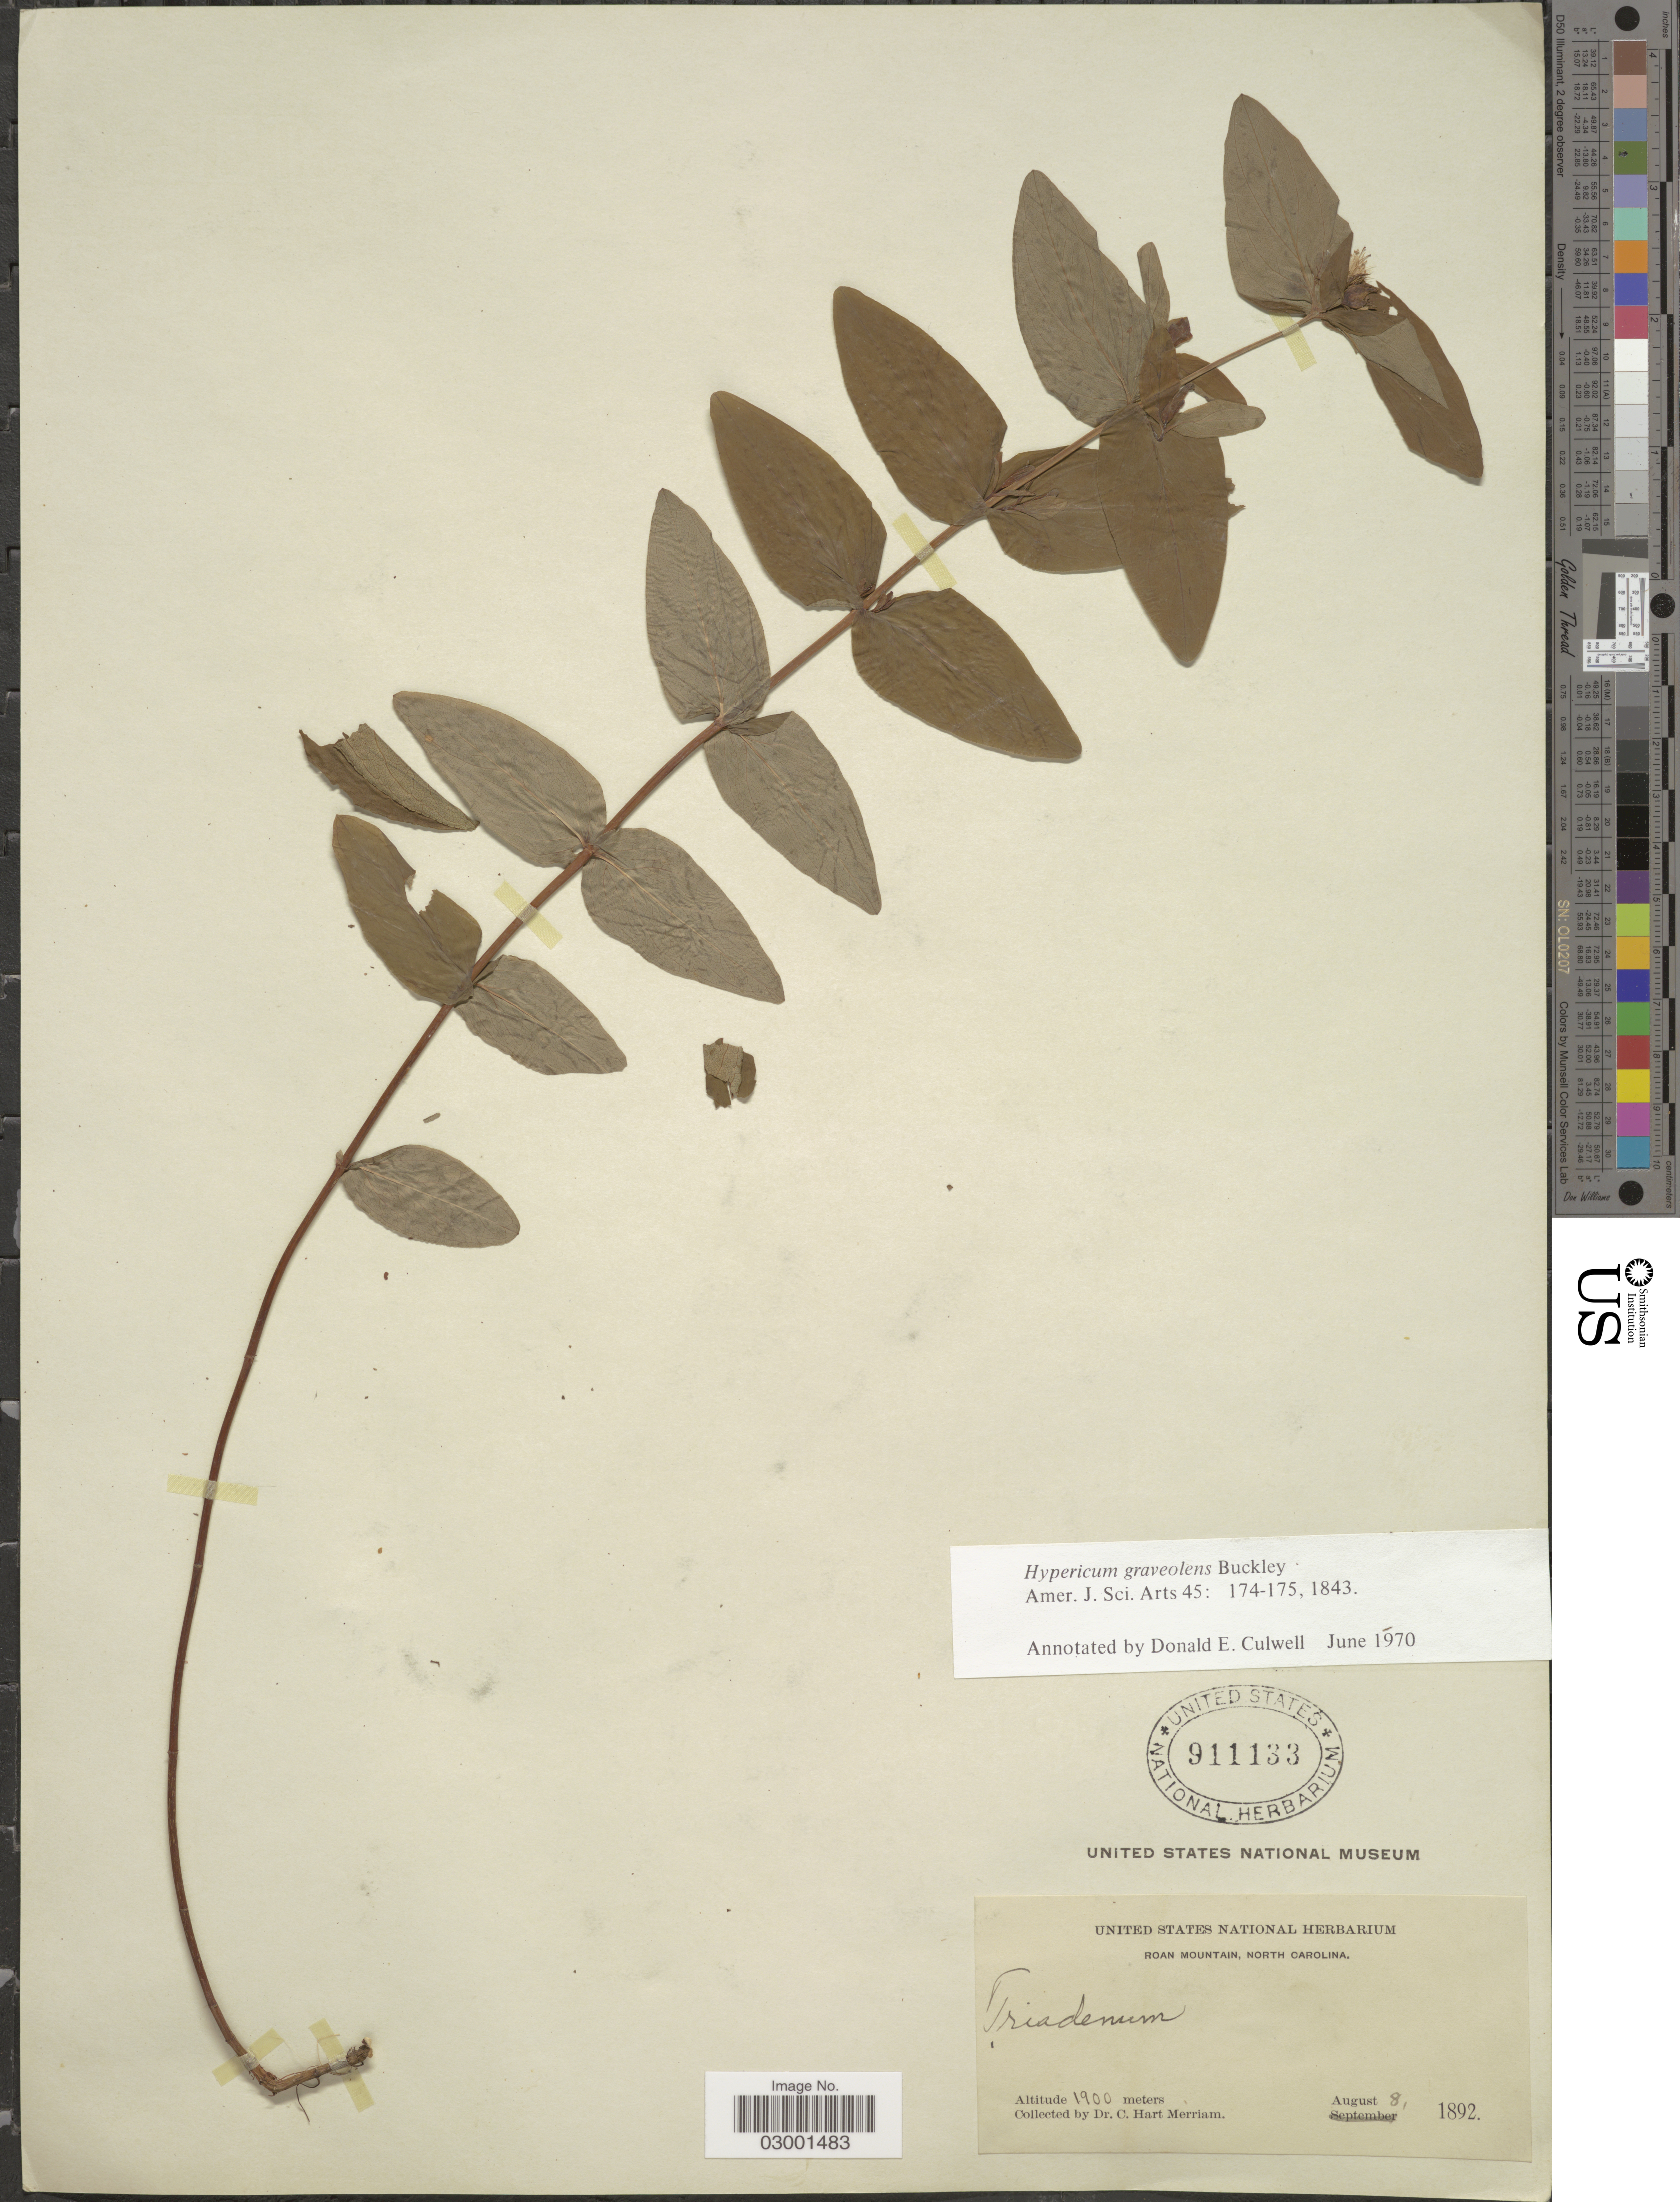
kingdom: Plantae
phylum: Tracheophyta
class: Magnoliopsida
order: Malpighiales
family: Hypericaceae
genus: Hypericum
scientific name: Hypericum graveolens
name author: Buckley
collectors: C. Merriam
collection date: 1892-08-08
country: United States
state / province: North Carolina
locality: Roan Mountain.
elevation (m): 1900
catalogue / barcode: US 911133